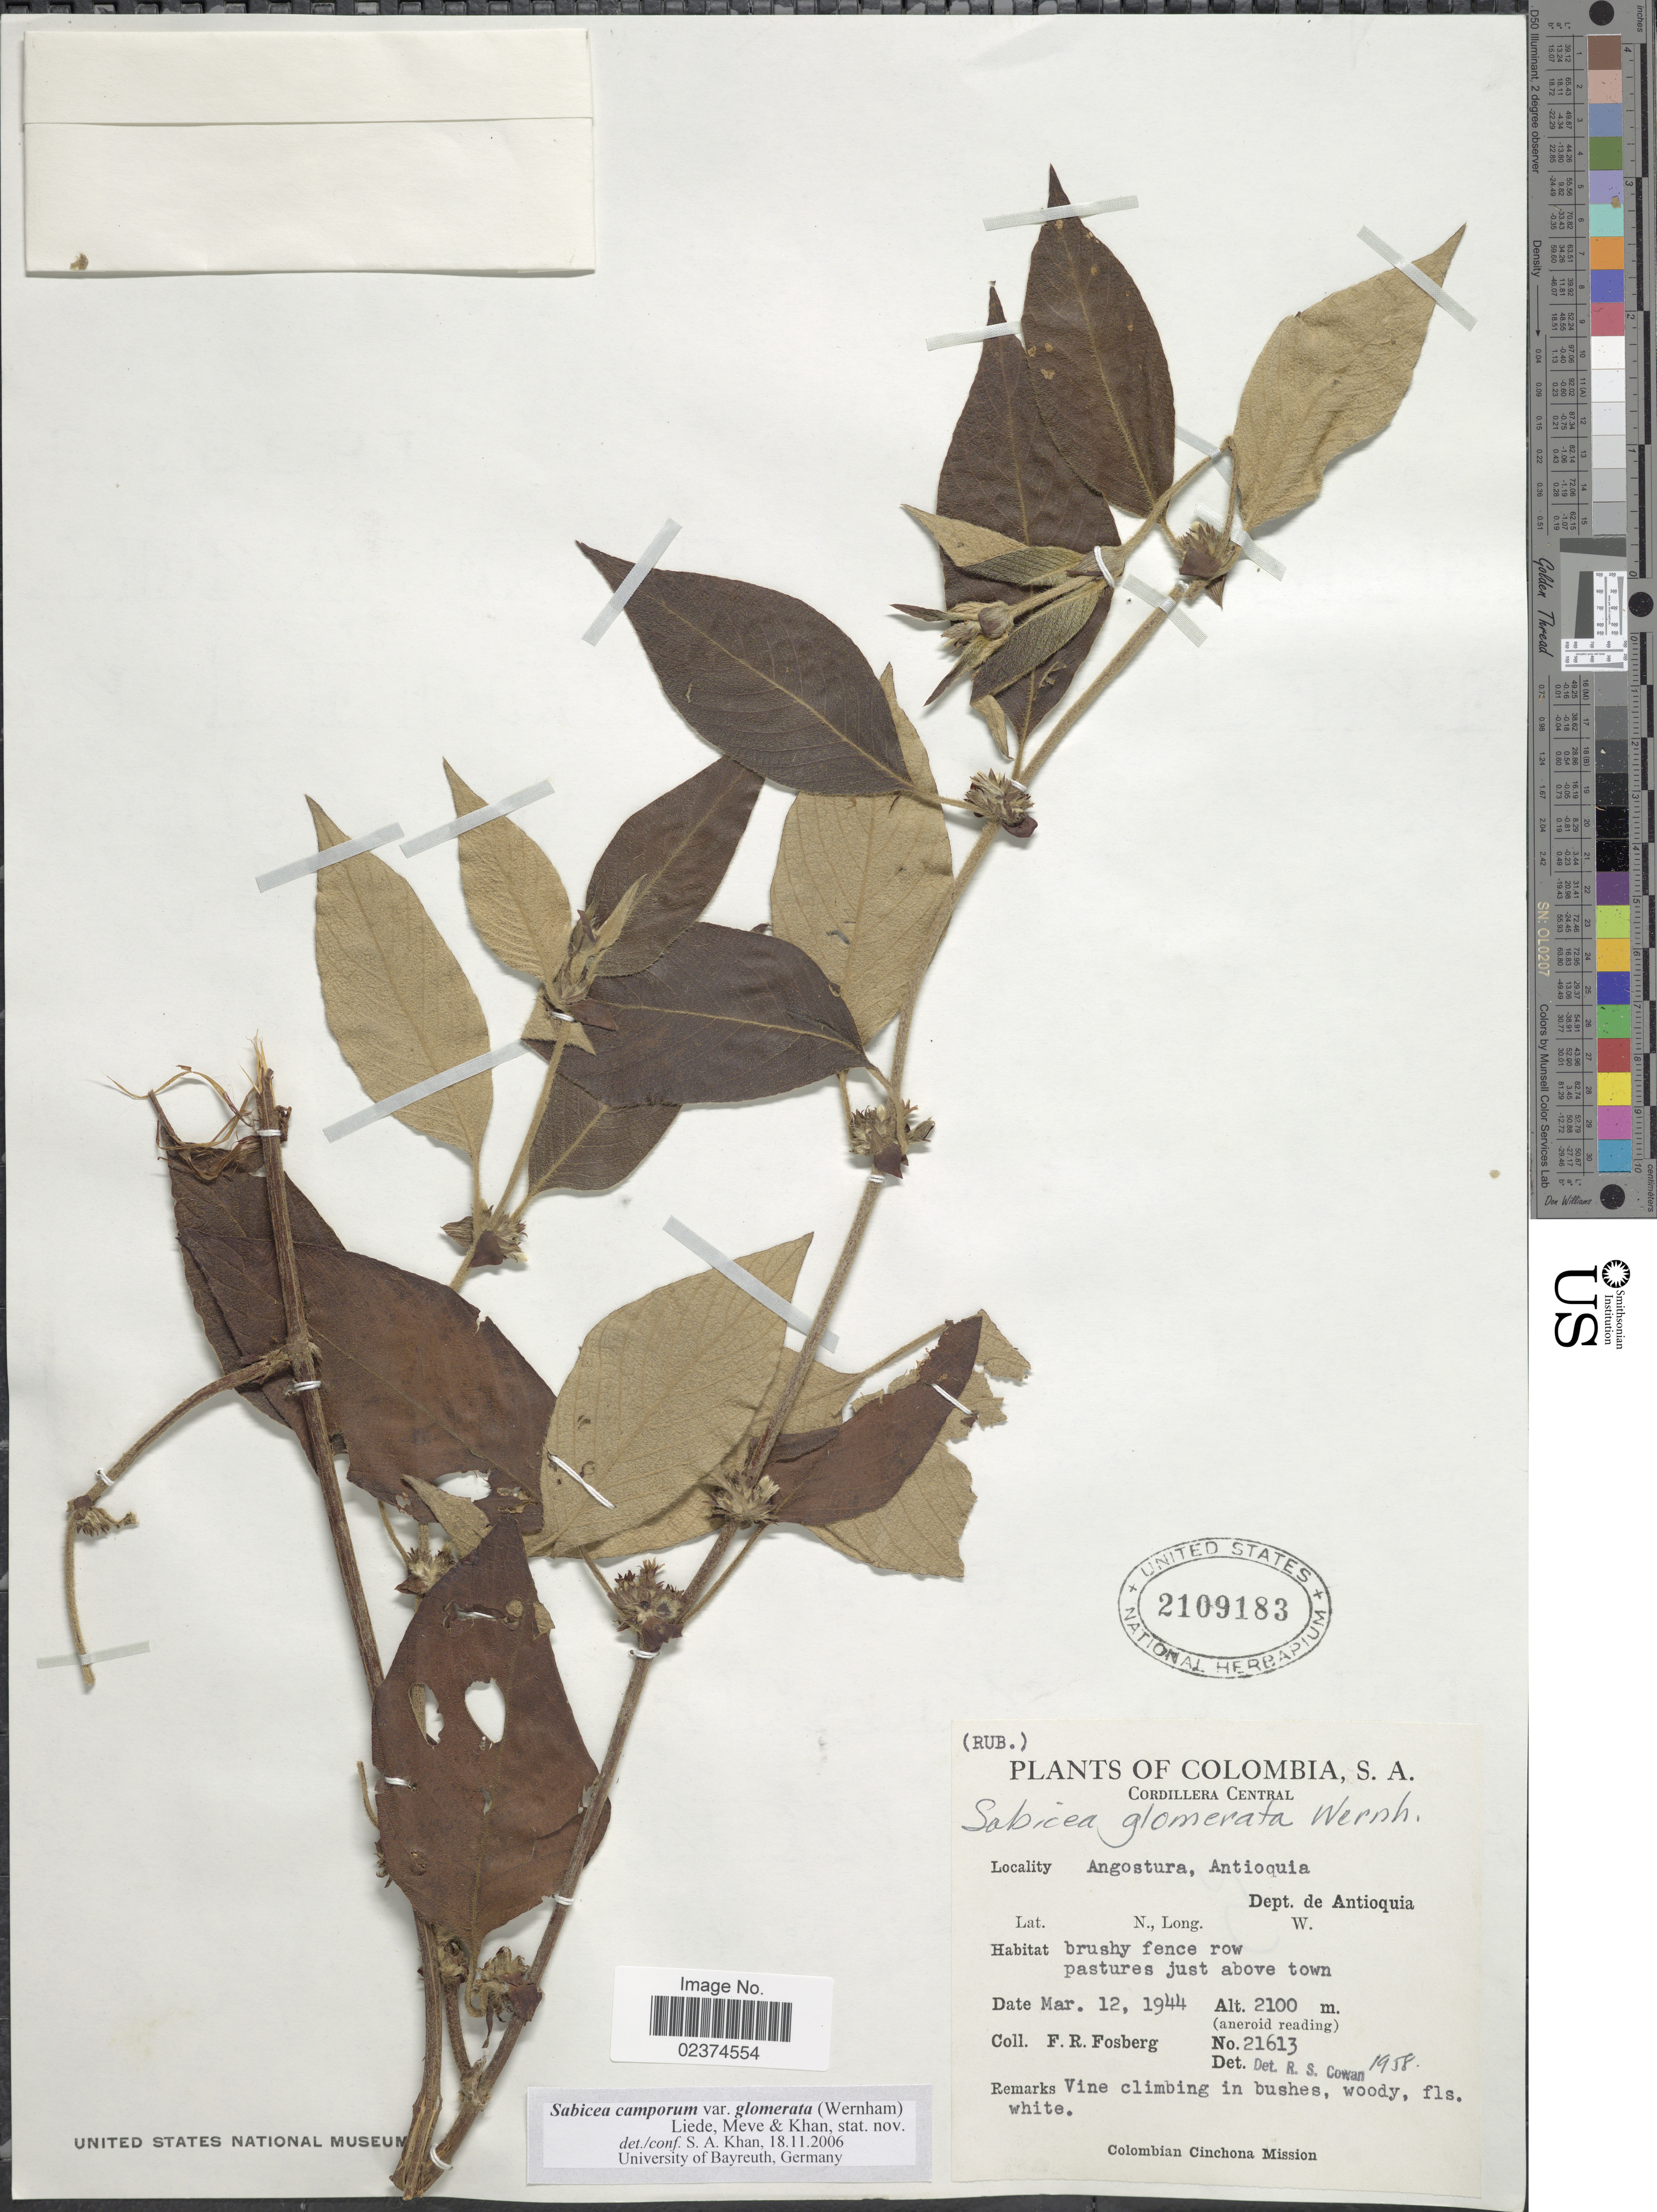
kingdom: Plantae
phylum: Tracheophyta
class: Magnoliopsida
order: Gentianales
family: Rubiaceae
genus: Sabicea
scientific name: Sabicea camporum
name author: Sprague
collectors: F. R. Fosberg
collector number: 21613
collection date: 1944-03-12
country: Colombia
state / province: Antioquia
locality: Cordillera Oriental, Angostura, Antioquia, Dept. de Antioquia, brushy fence row pastures just above town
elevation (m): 2100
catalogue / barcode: US 2109183